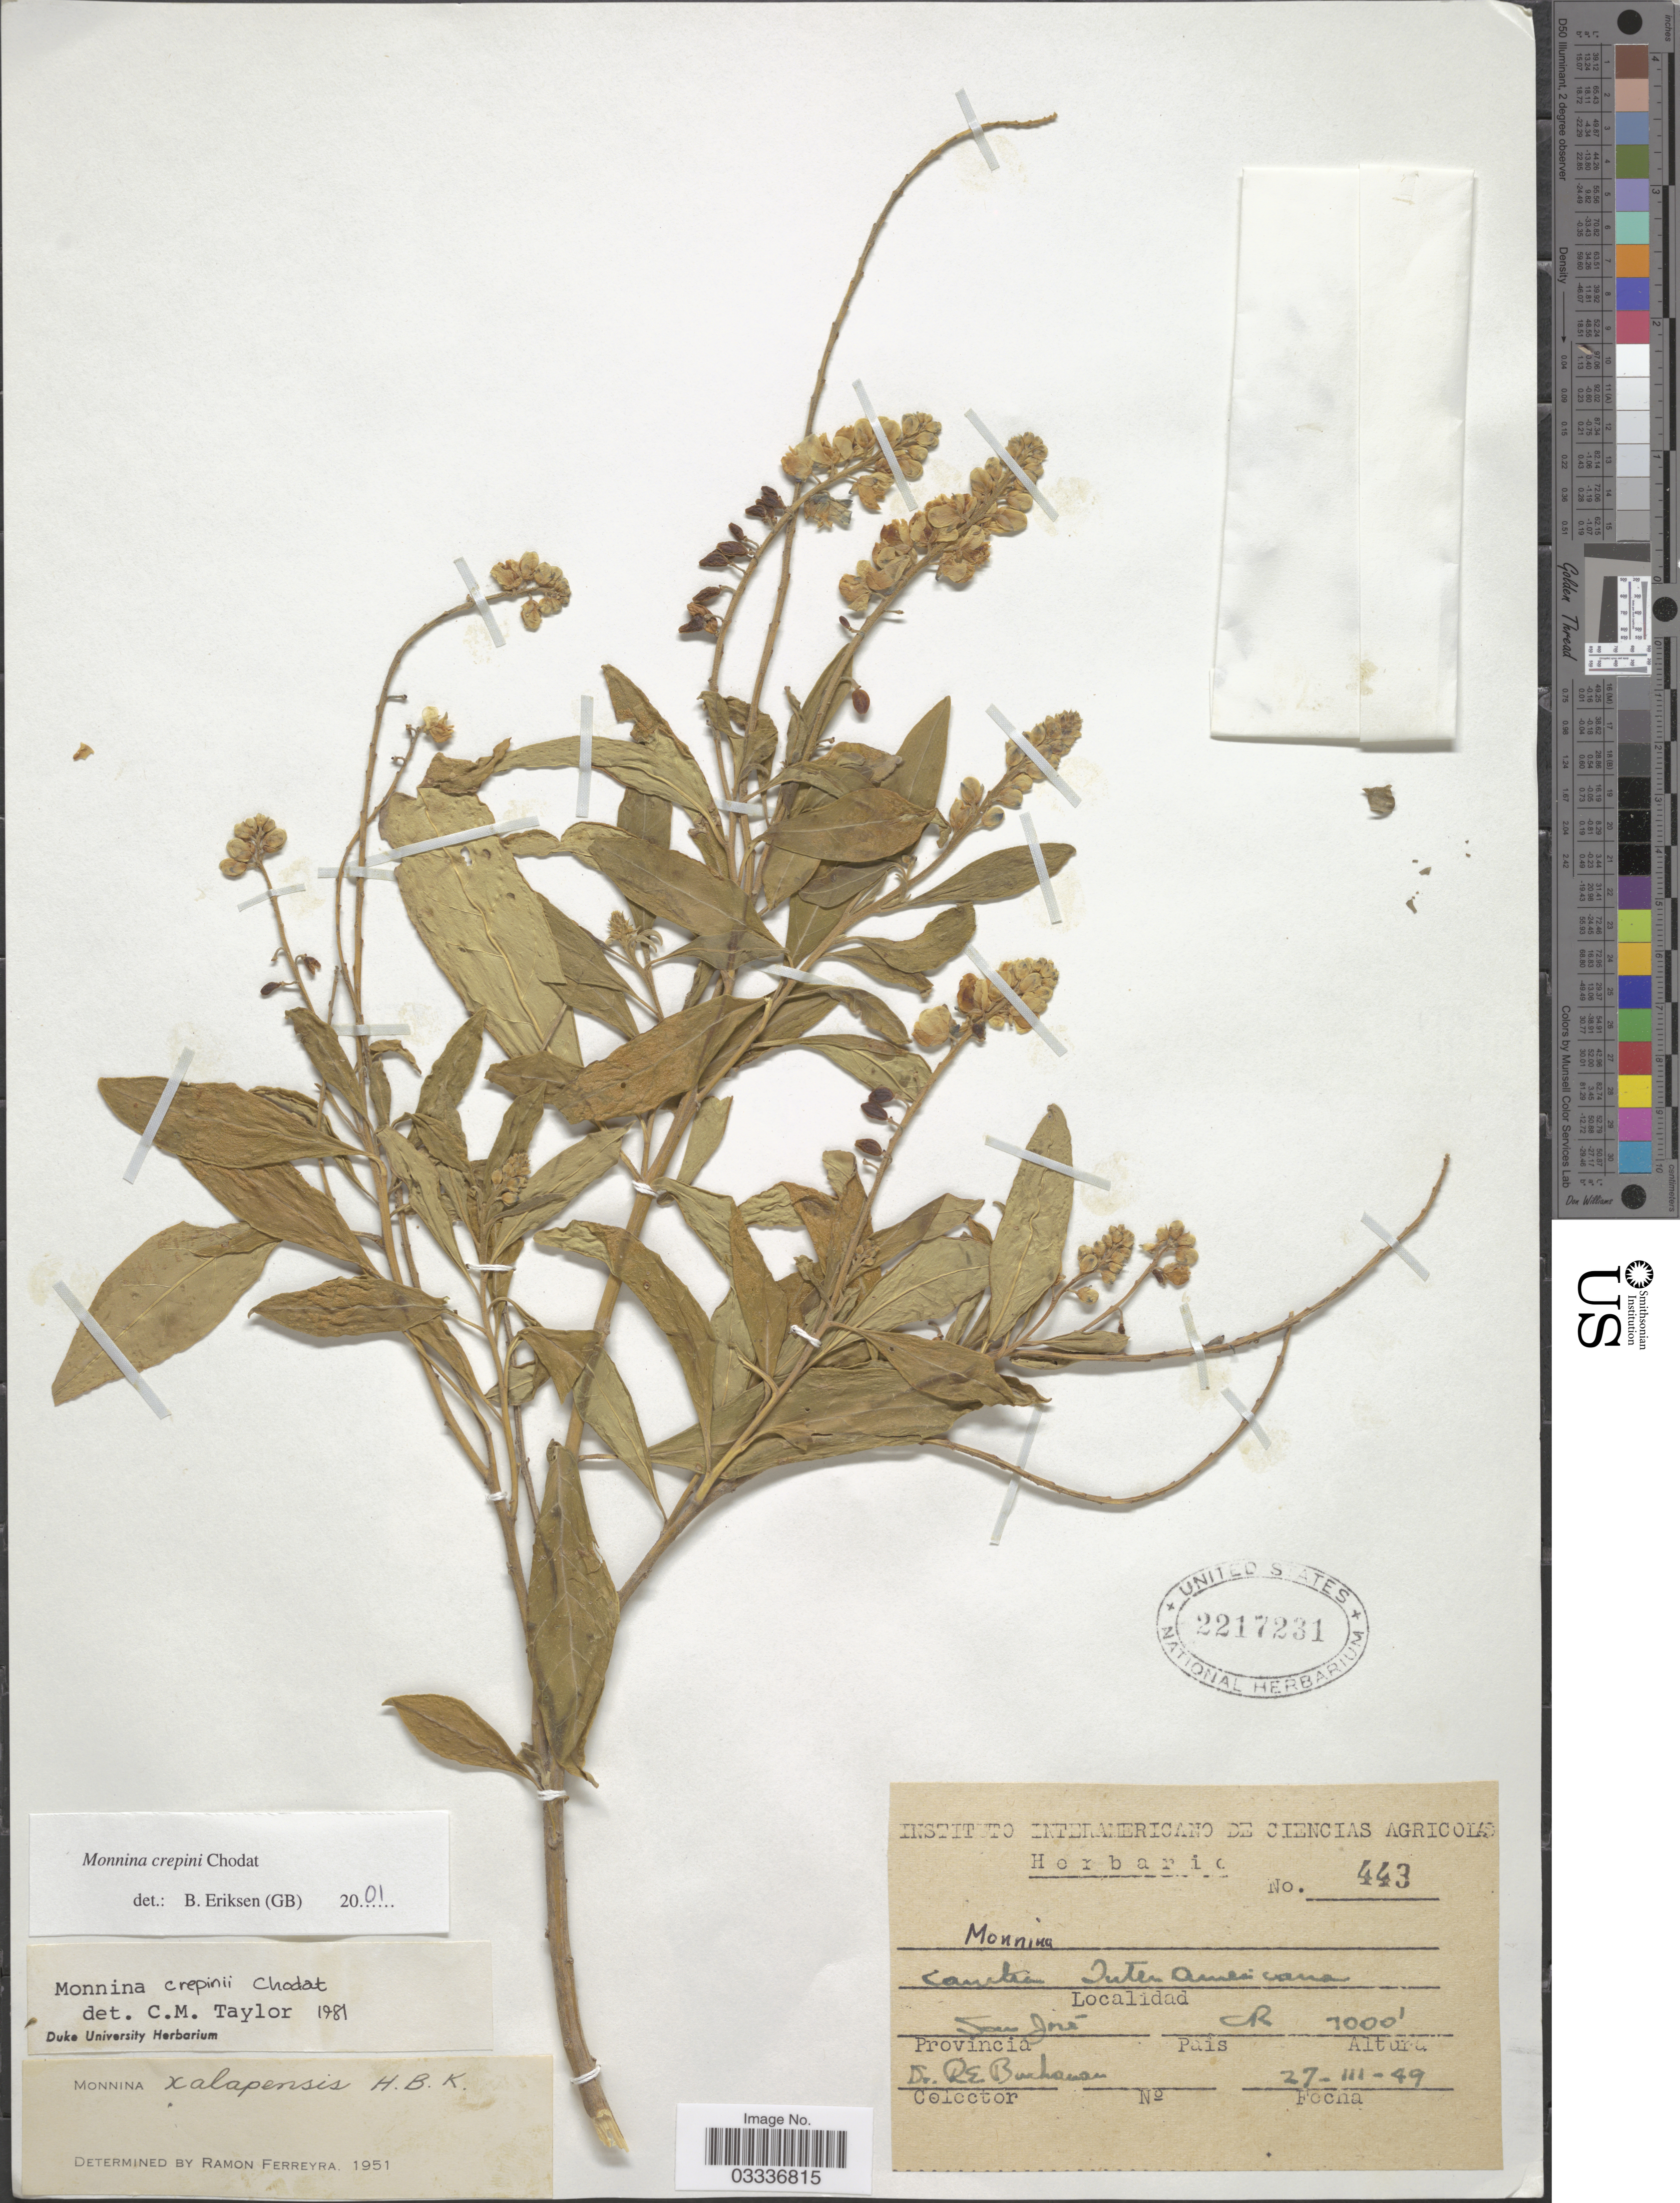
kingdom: Plantae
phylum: Tracheophyta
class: Magnoliopsida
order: Fabales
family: Polygalaceae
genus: Monnina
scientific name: Monnina crepinii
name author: Chodat ex Durand & Pittier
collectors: R. Buchanan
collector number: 443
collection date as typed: Transcribed d/m/y: 27/3/49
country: Costa Rica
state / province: San José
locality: Carretera InterAmericana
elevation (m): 2134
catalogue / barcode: US 2217231